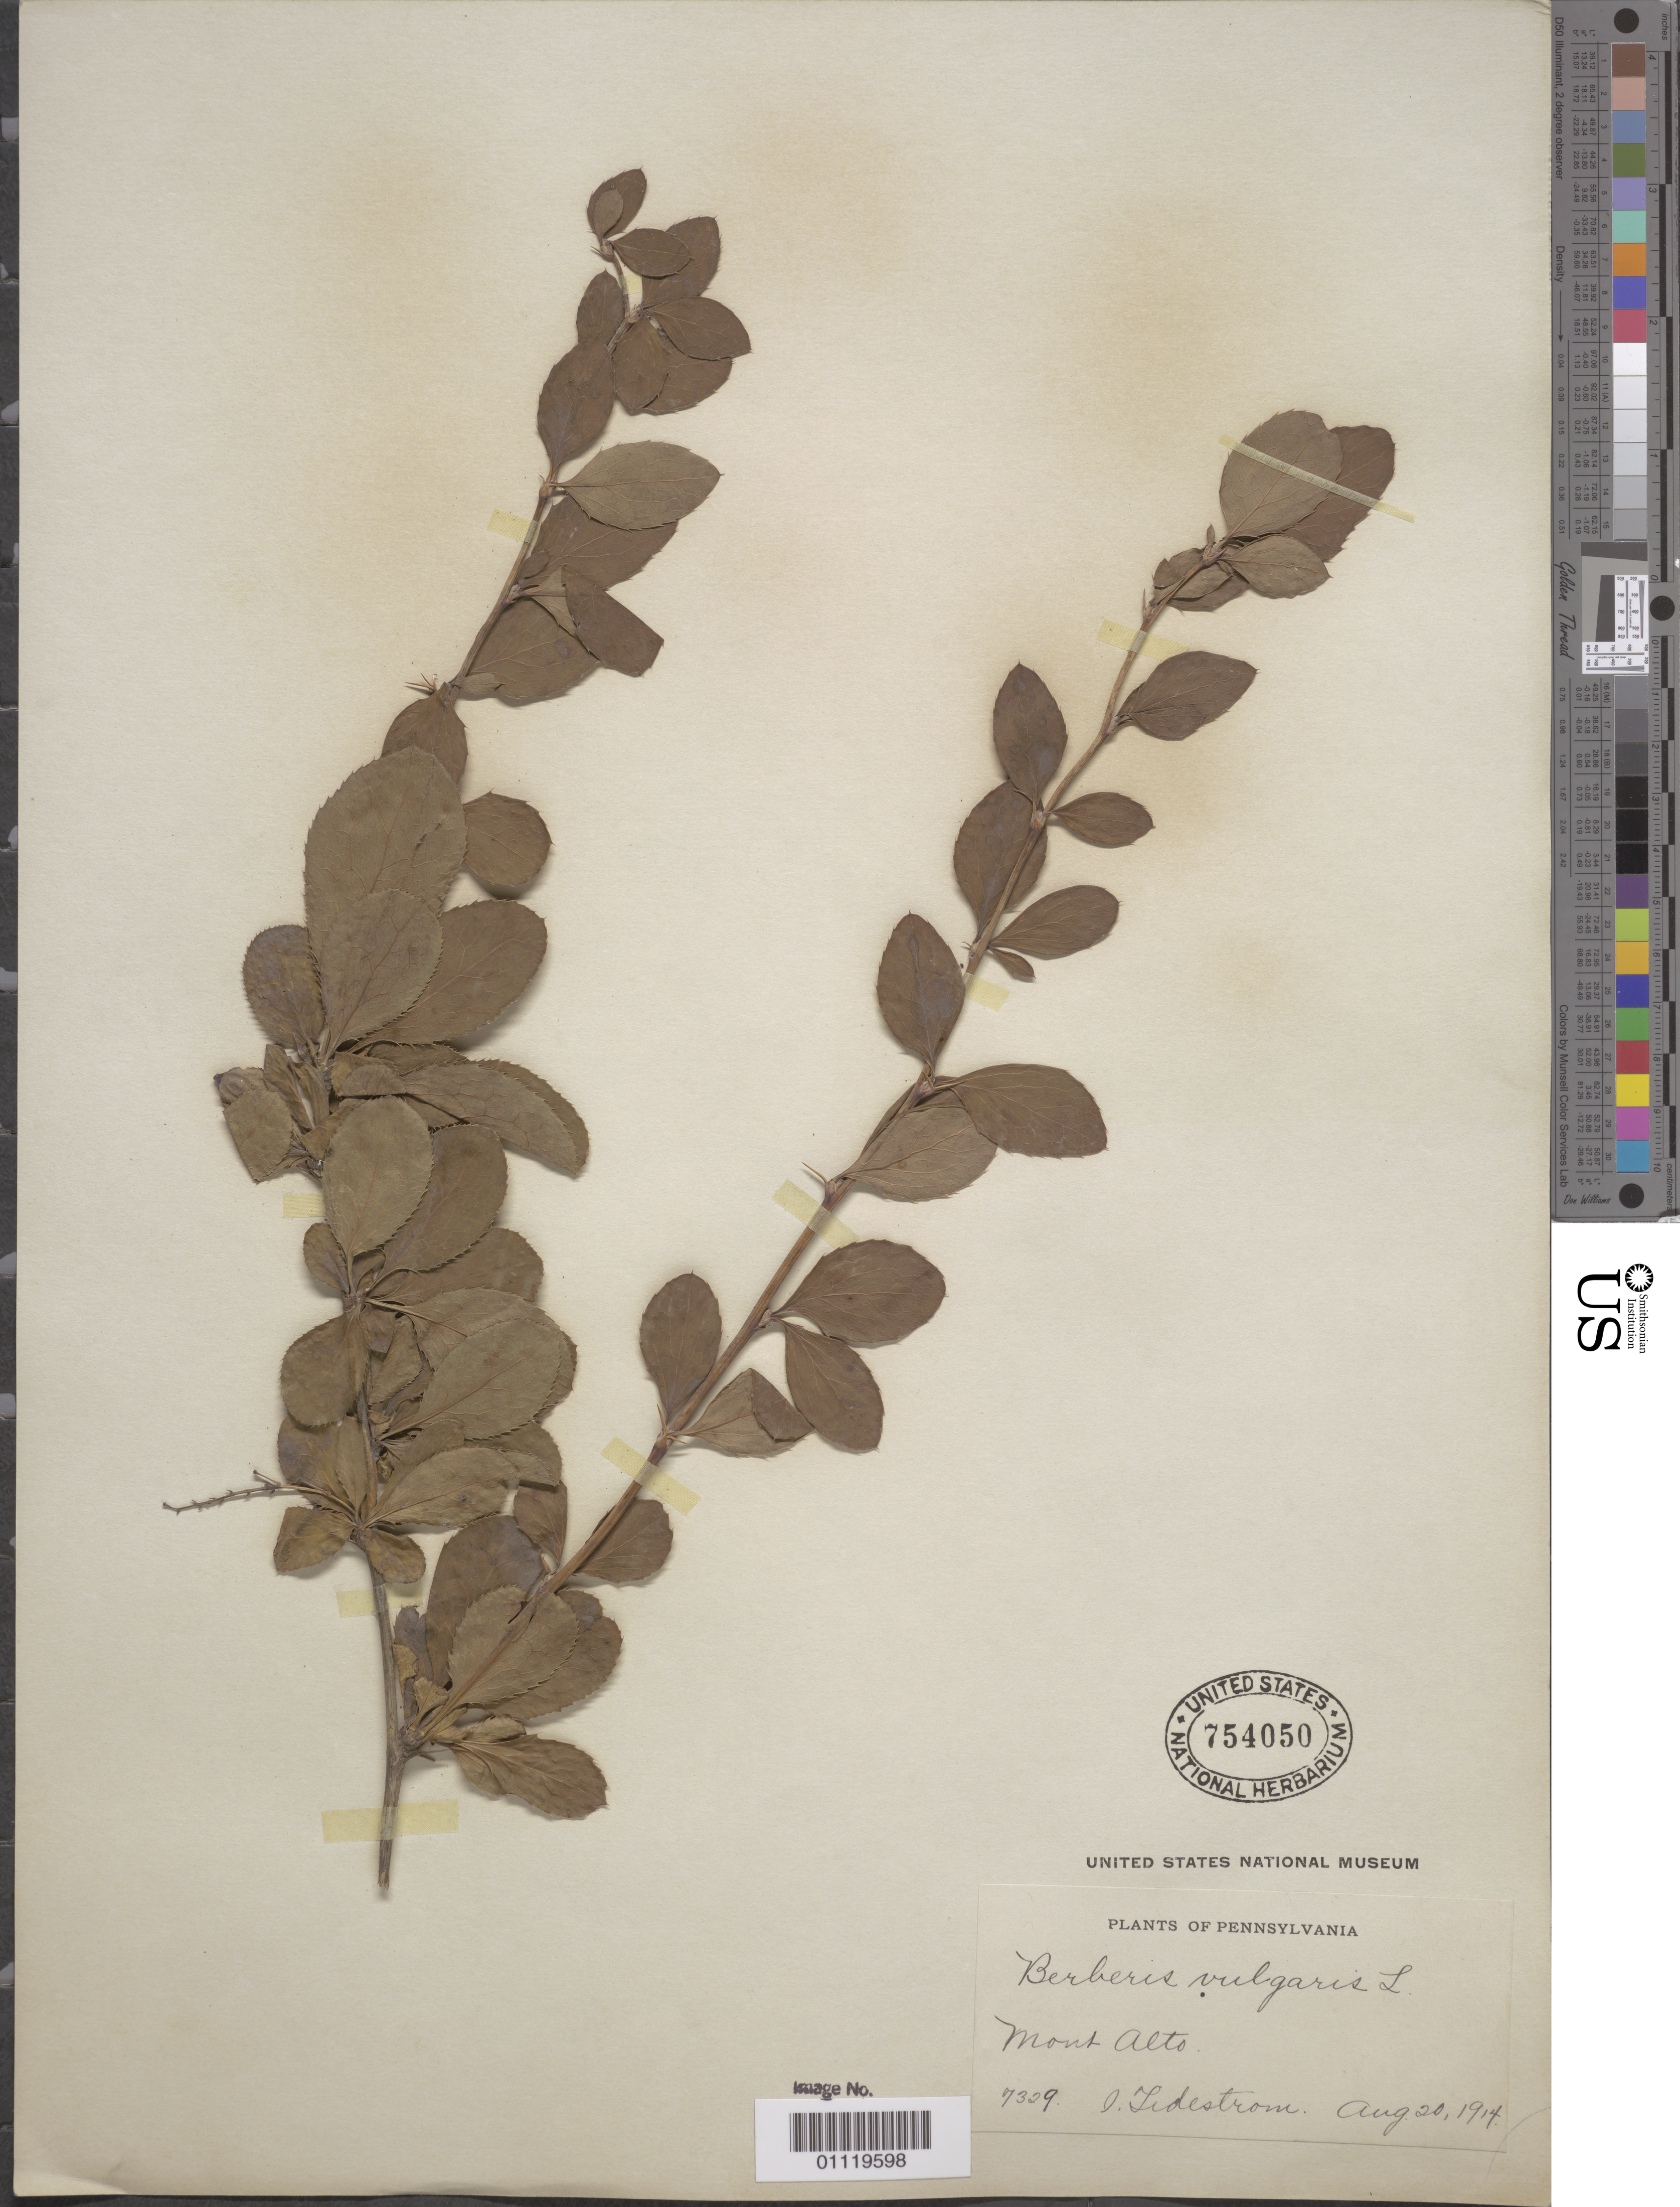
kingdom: Plantae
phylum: Tracheophyta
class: Magnoliopsida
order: Ranunculales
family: Berberidaceae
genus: Berberis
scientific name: Berberis vulgaris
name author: L.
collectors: I. F. Tidestrom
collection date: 1914-08-20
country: United States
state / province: Pennsylvania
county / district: Franklin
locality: Mont Alto borough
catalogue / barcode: US 754050